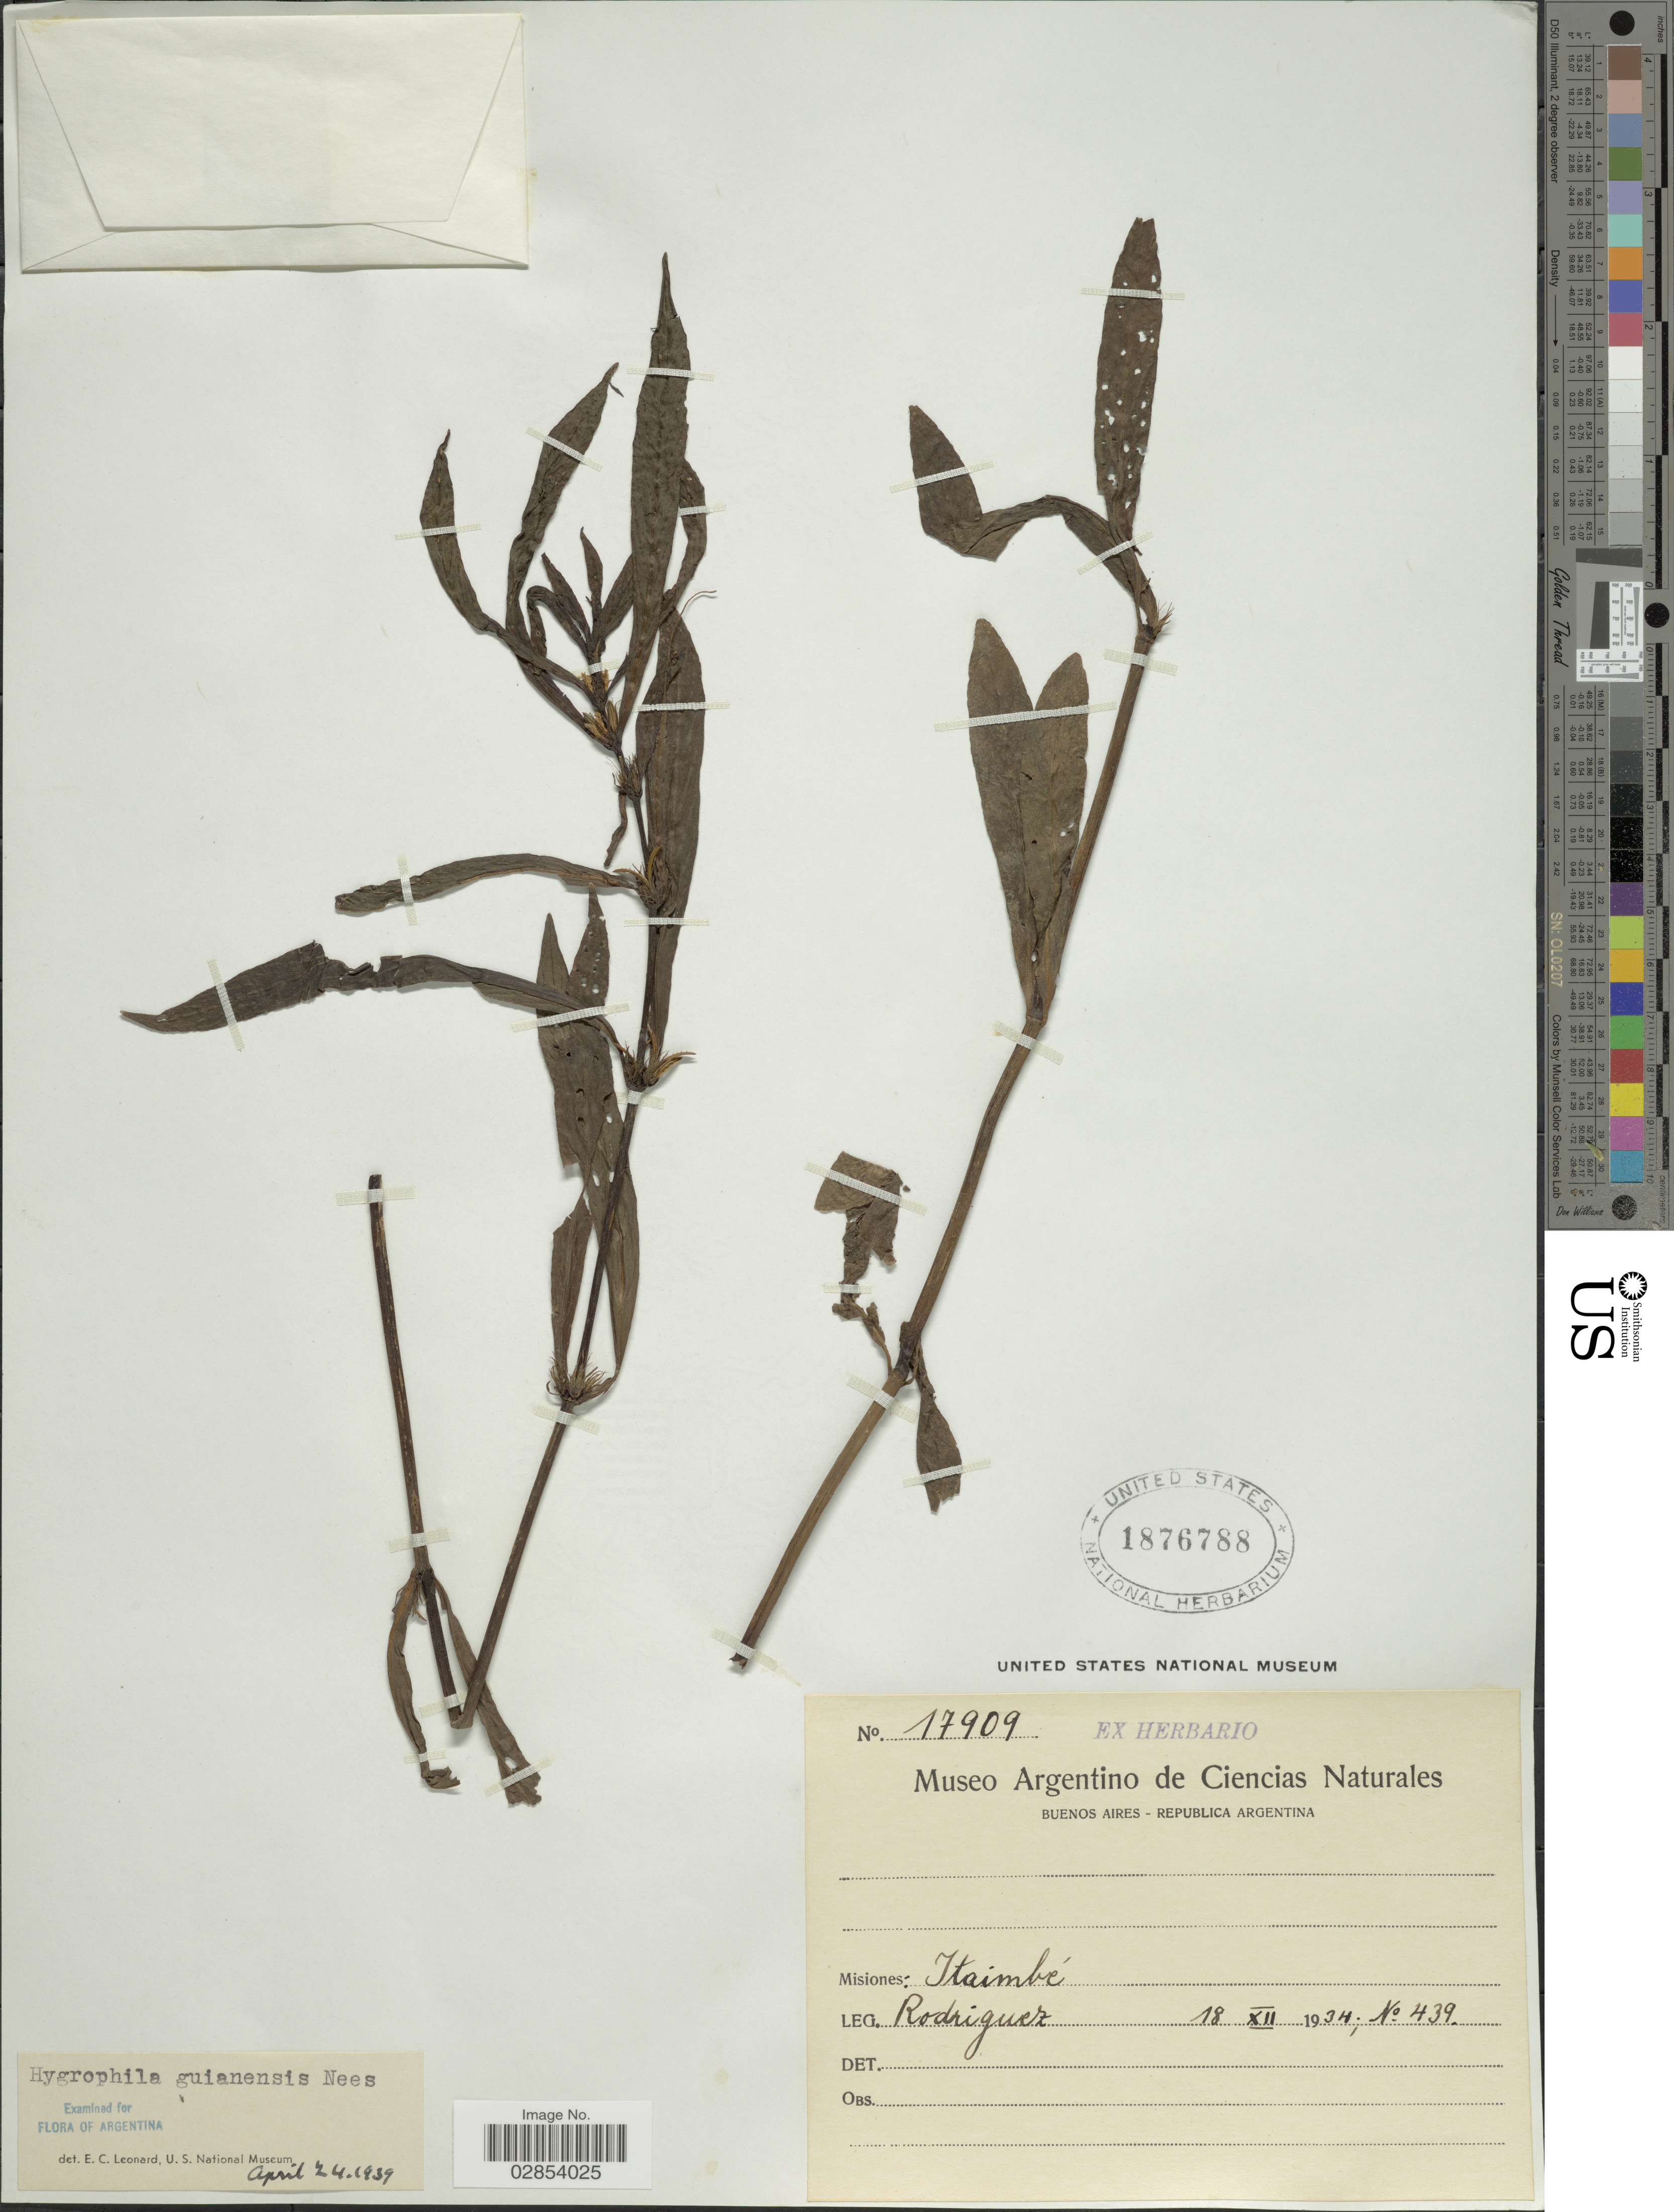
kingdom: Plantae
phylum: Tracheophyta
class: Magnoliopsida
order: Lamiales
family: Acanthaceae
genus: Hygrophila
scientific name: Hygrophila costata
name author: Nees & T. Nees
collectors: Rodriguez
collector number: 439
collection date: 1934-12-18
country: Argentina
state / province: Misiones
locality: Itaimbé.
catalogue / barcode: US 1876788